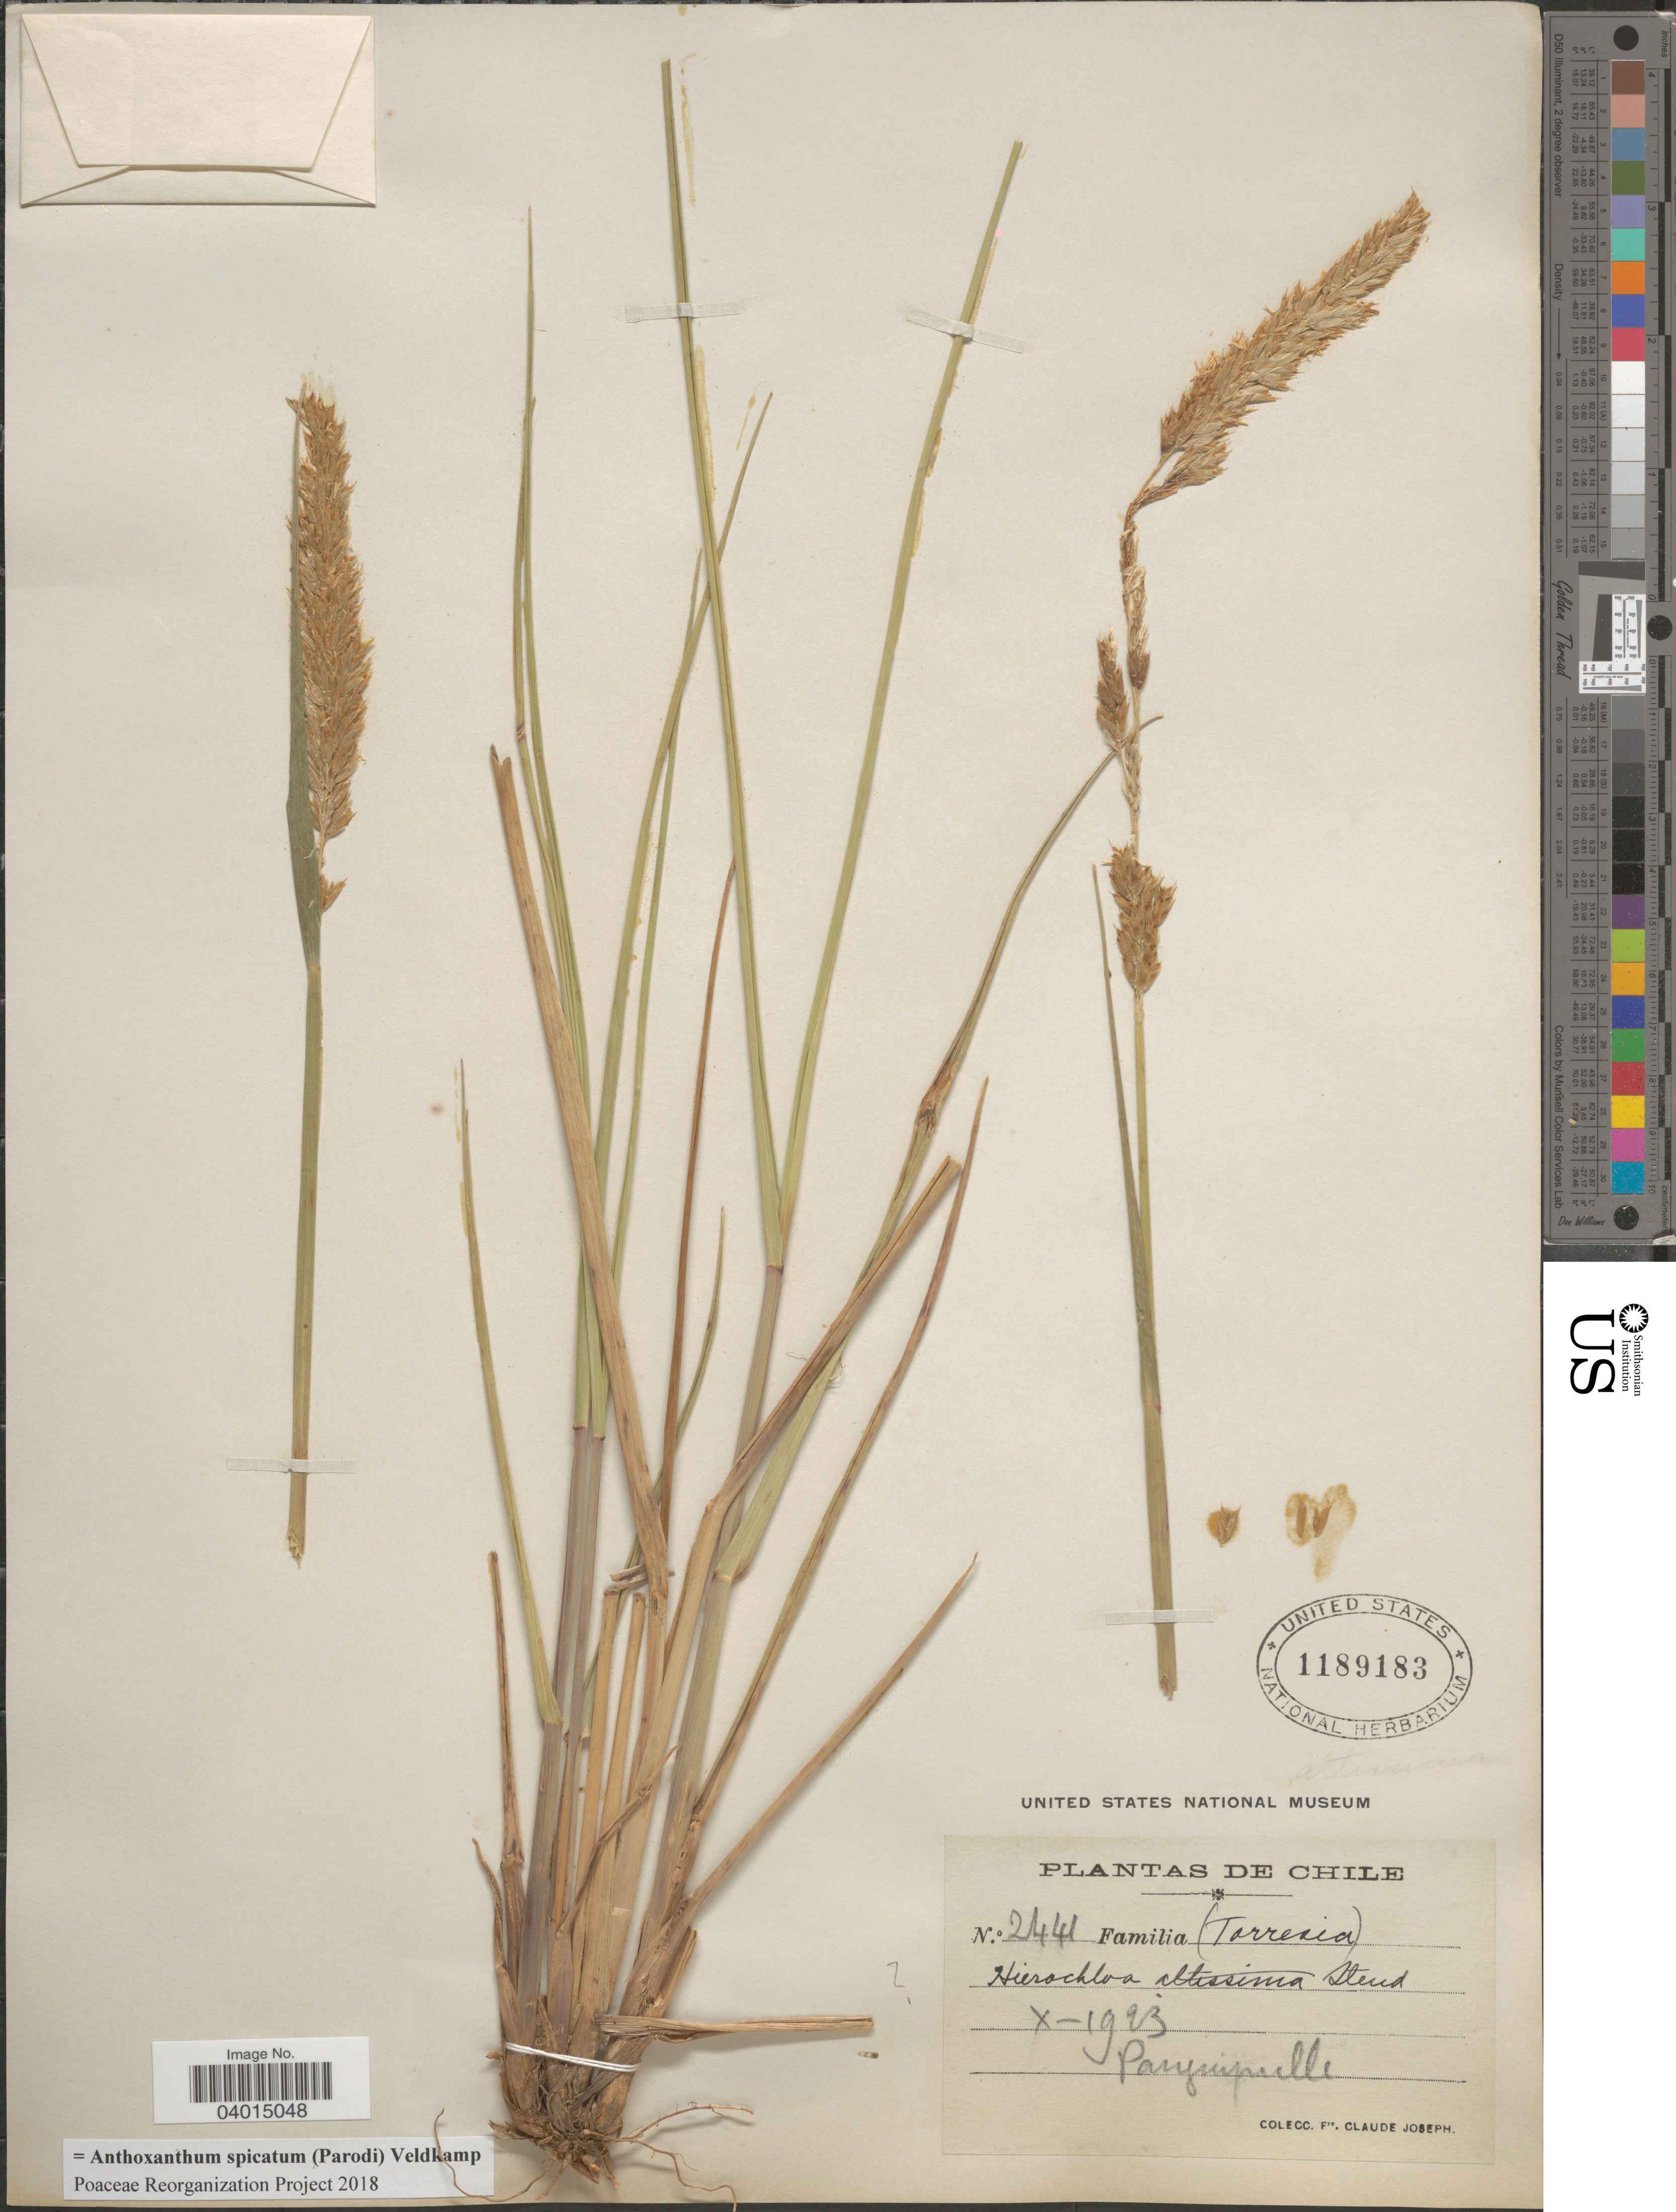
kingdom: Plantae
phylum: Tracheophyta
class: Liliopsida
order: Poales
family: Poaceae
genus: Anthoxanthum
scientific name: Anthoxanthum ultriculatum var. altissimum ined.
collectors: Bro. Claude-Joseph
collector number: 2441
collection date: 1923-10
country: Chile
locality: Panguipulli.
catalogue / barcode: US 1189183